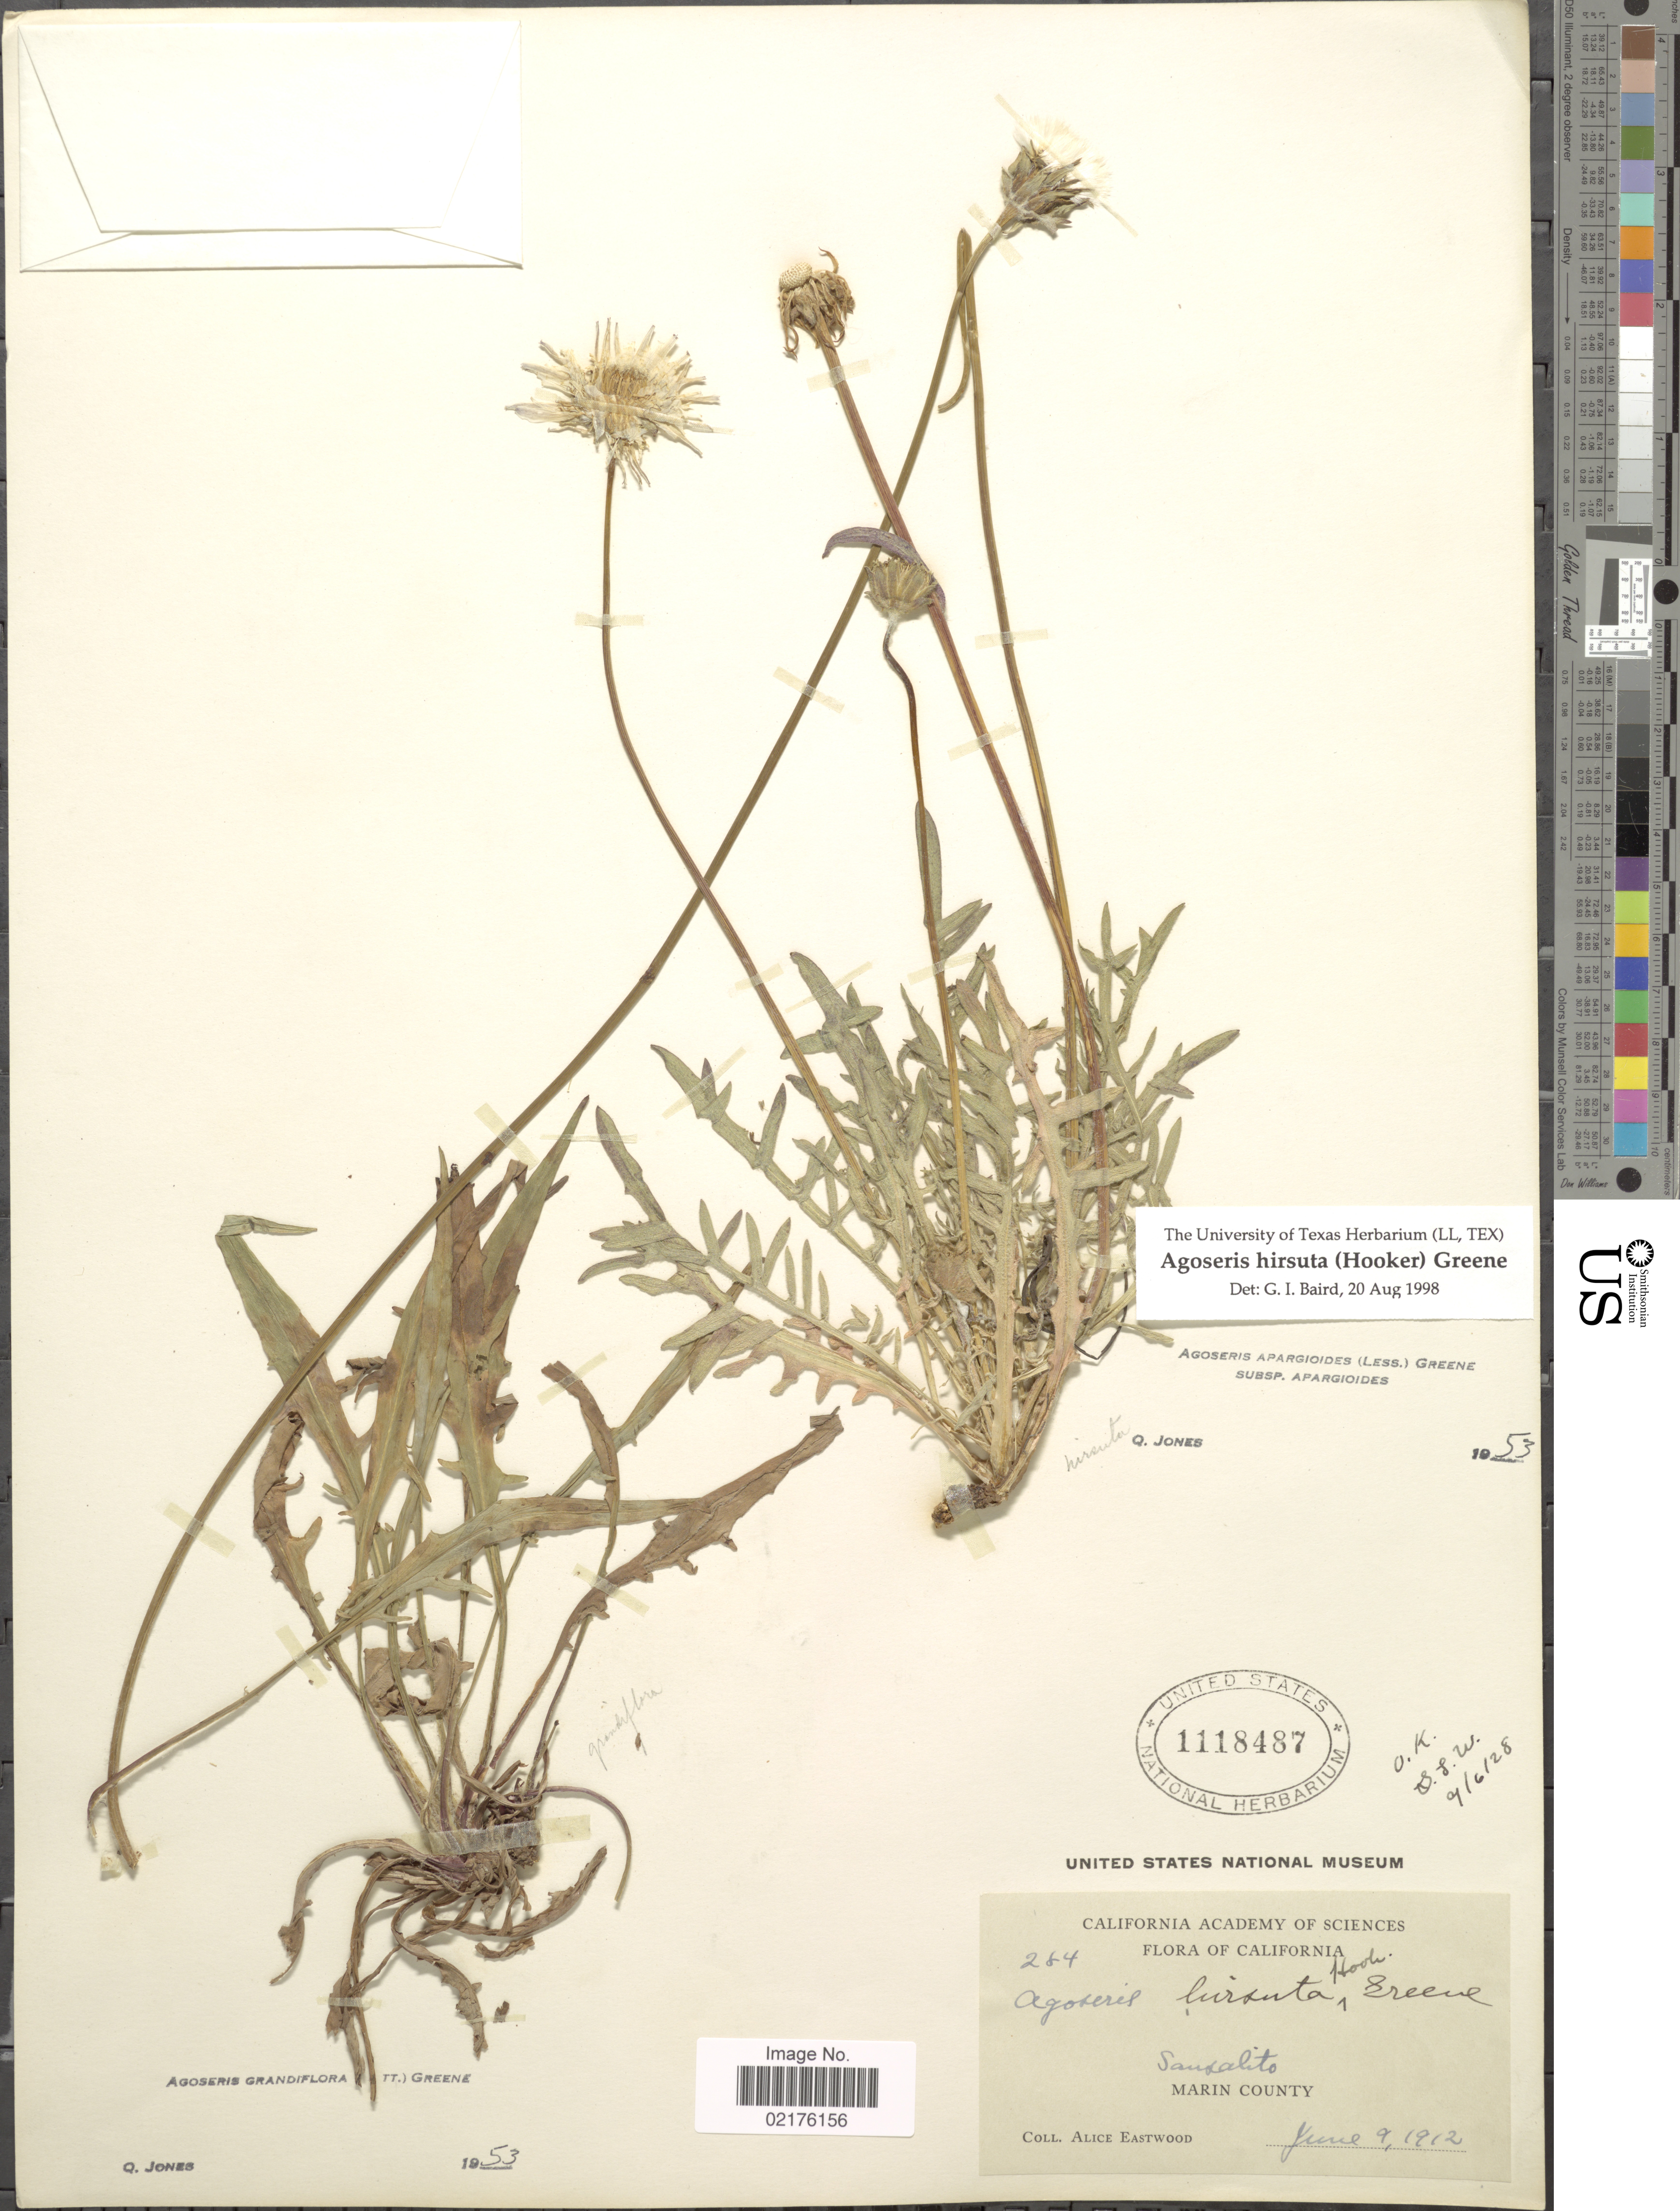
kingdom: Plantae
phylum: Tracheophyta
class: Magnoliopsida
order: Asterales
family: Asteraceae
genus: Agoseris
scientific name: Agoseris hirsuta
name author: (Hook.) Greene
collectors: A. Eastwood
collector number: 284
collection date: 1912-06-09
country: United States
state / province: California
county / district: Marin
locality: Sansalito, Marin County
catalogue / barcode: US 1118487